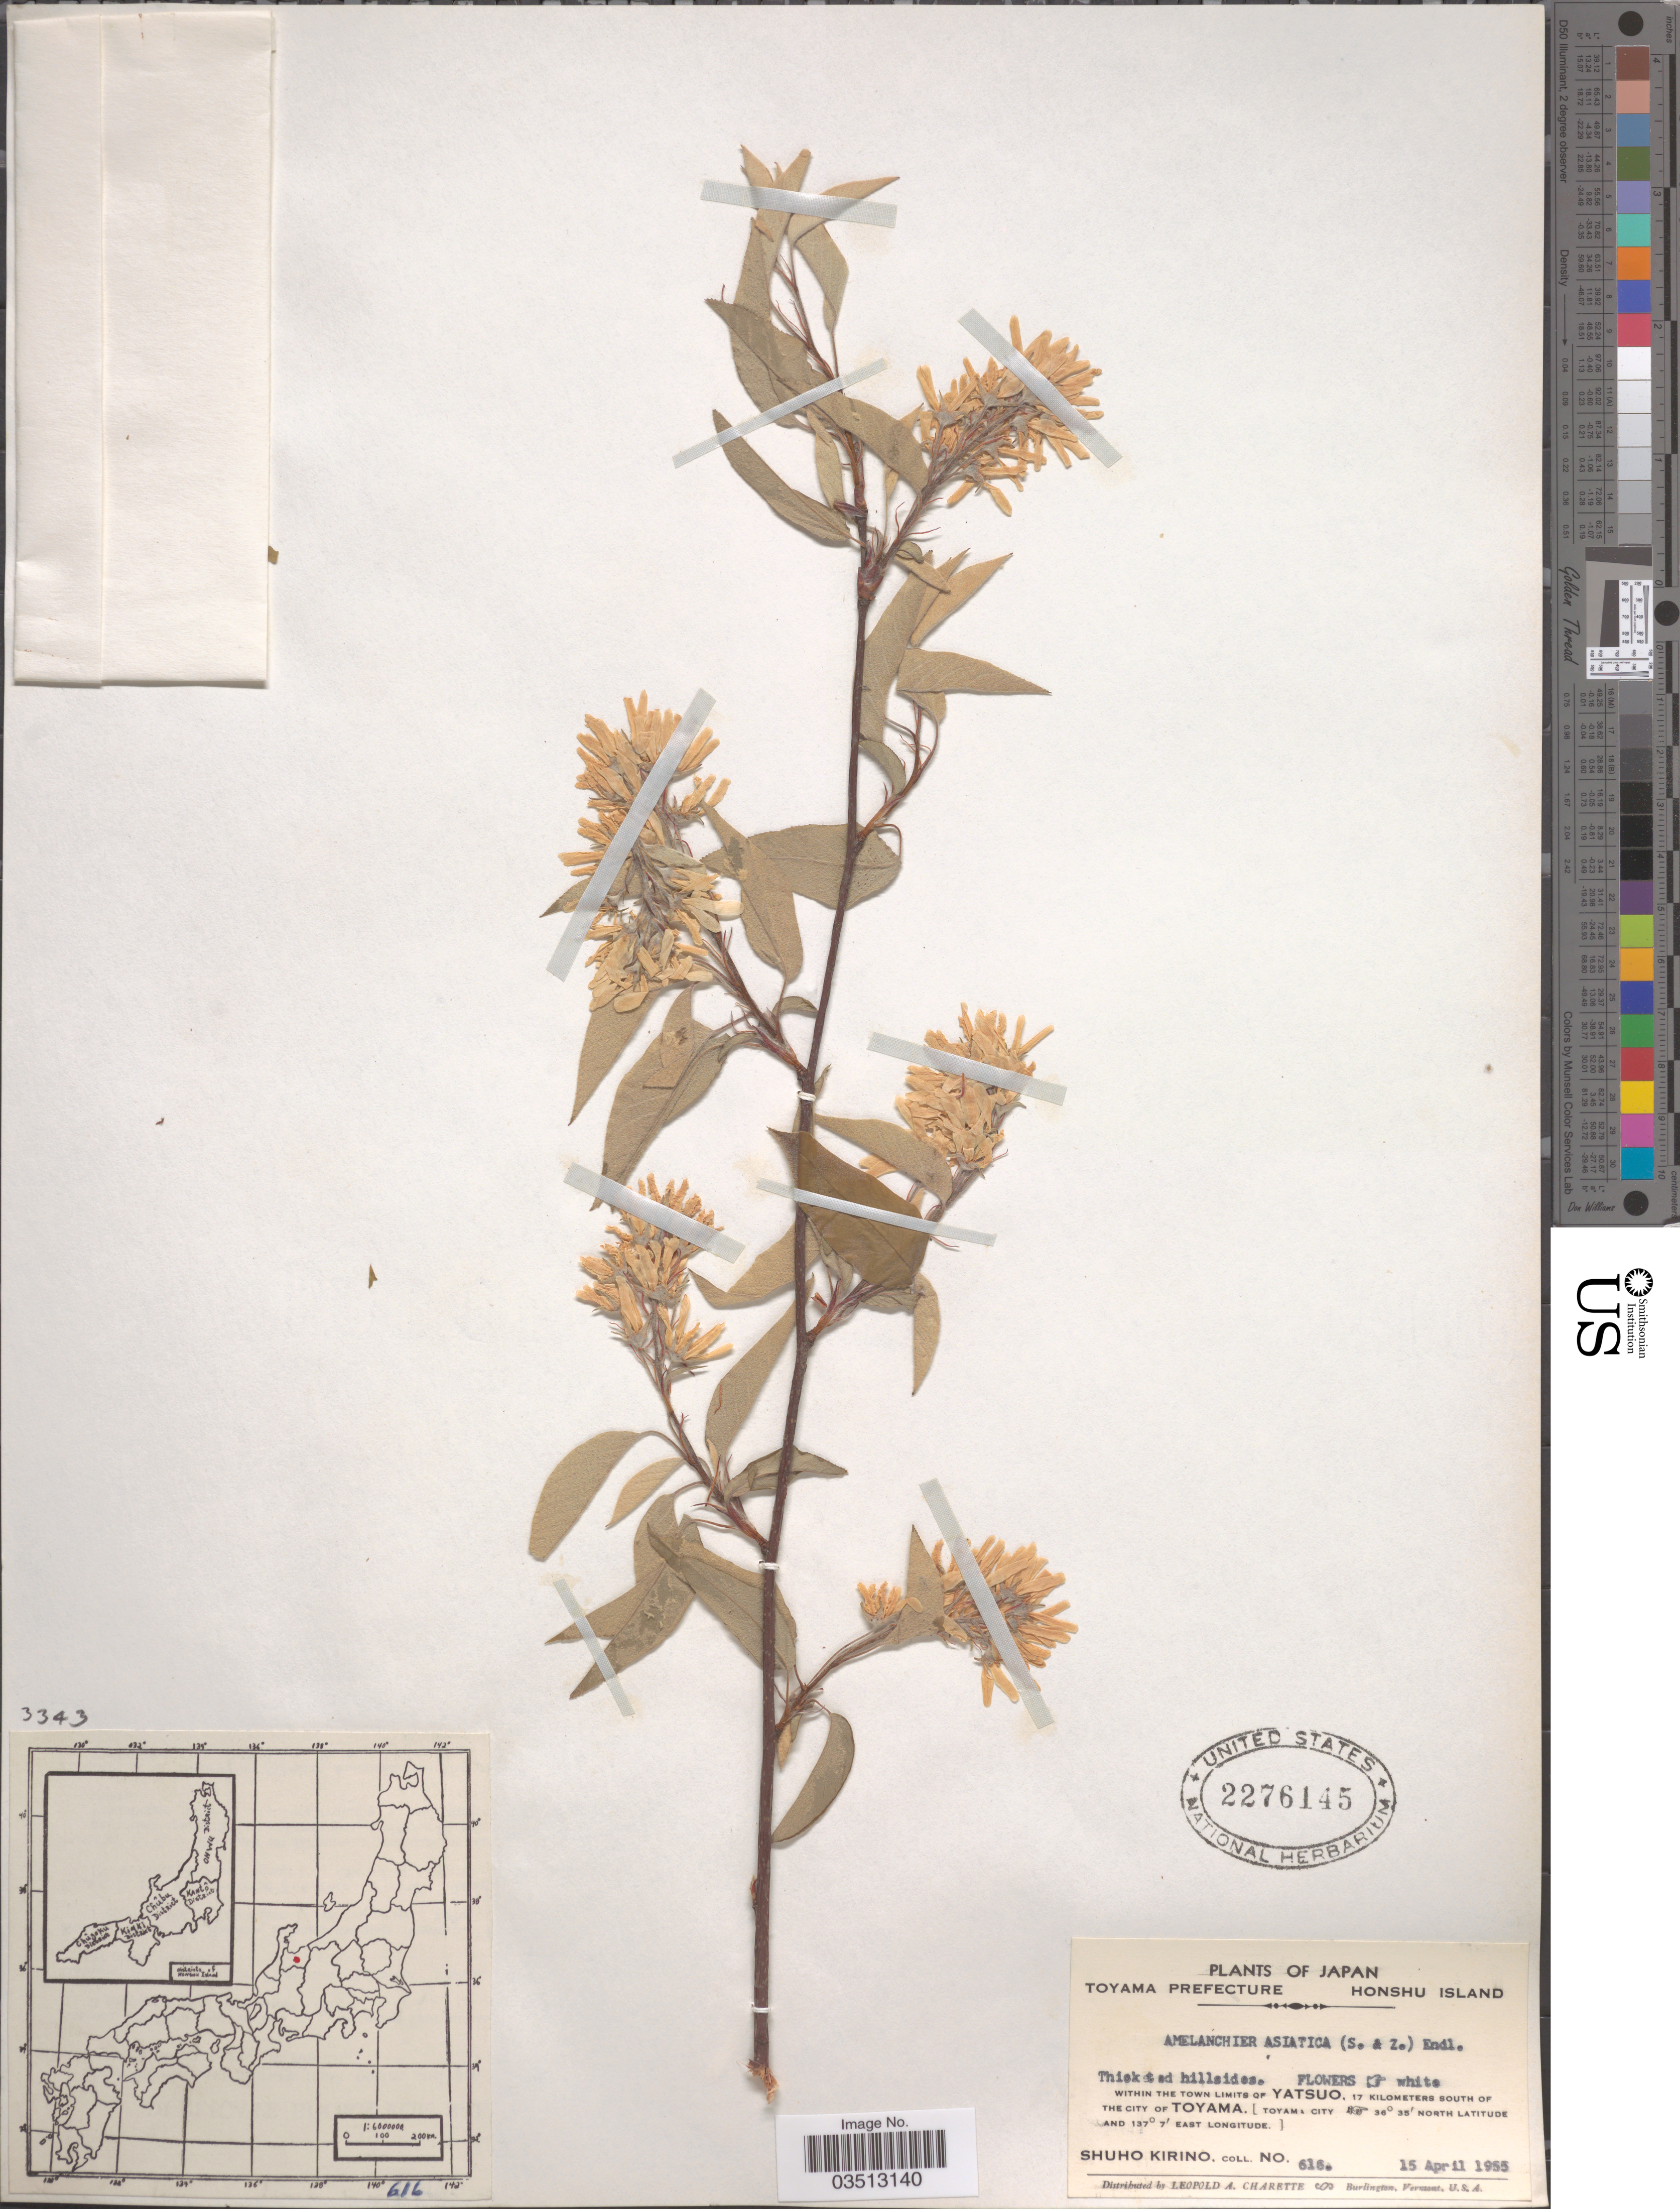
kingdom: Plantae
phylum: Tracheophyta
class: Magnoliopsida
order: Rosales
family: Rosaceae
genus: Amelanchier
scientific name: Amelanchier asiatica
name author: (Siebold & Zucc.) Endl. ex Walp.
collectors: S. Kirino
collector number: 616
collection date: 1955-04-15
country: Japan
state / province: Toyama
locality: Toyama Prefecture. Honshu Island. Within the town limits of Yatsuo, 17 kilometers south of the city of Toyama, [Toyama City].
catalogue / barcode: US 2276145